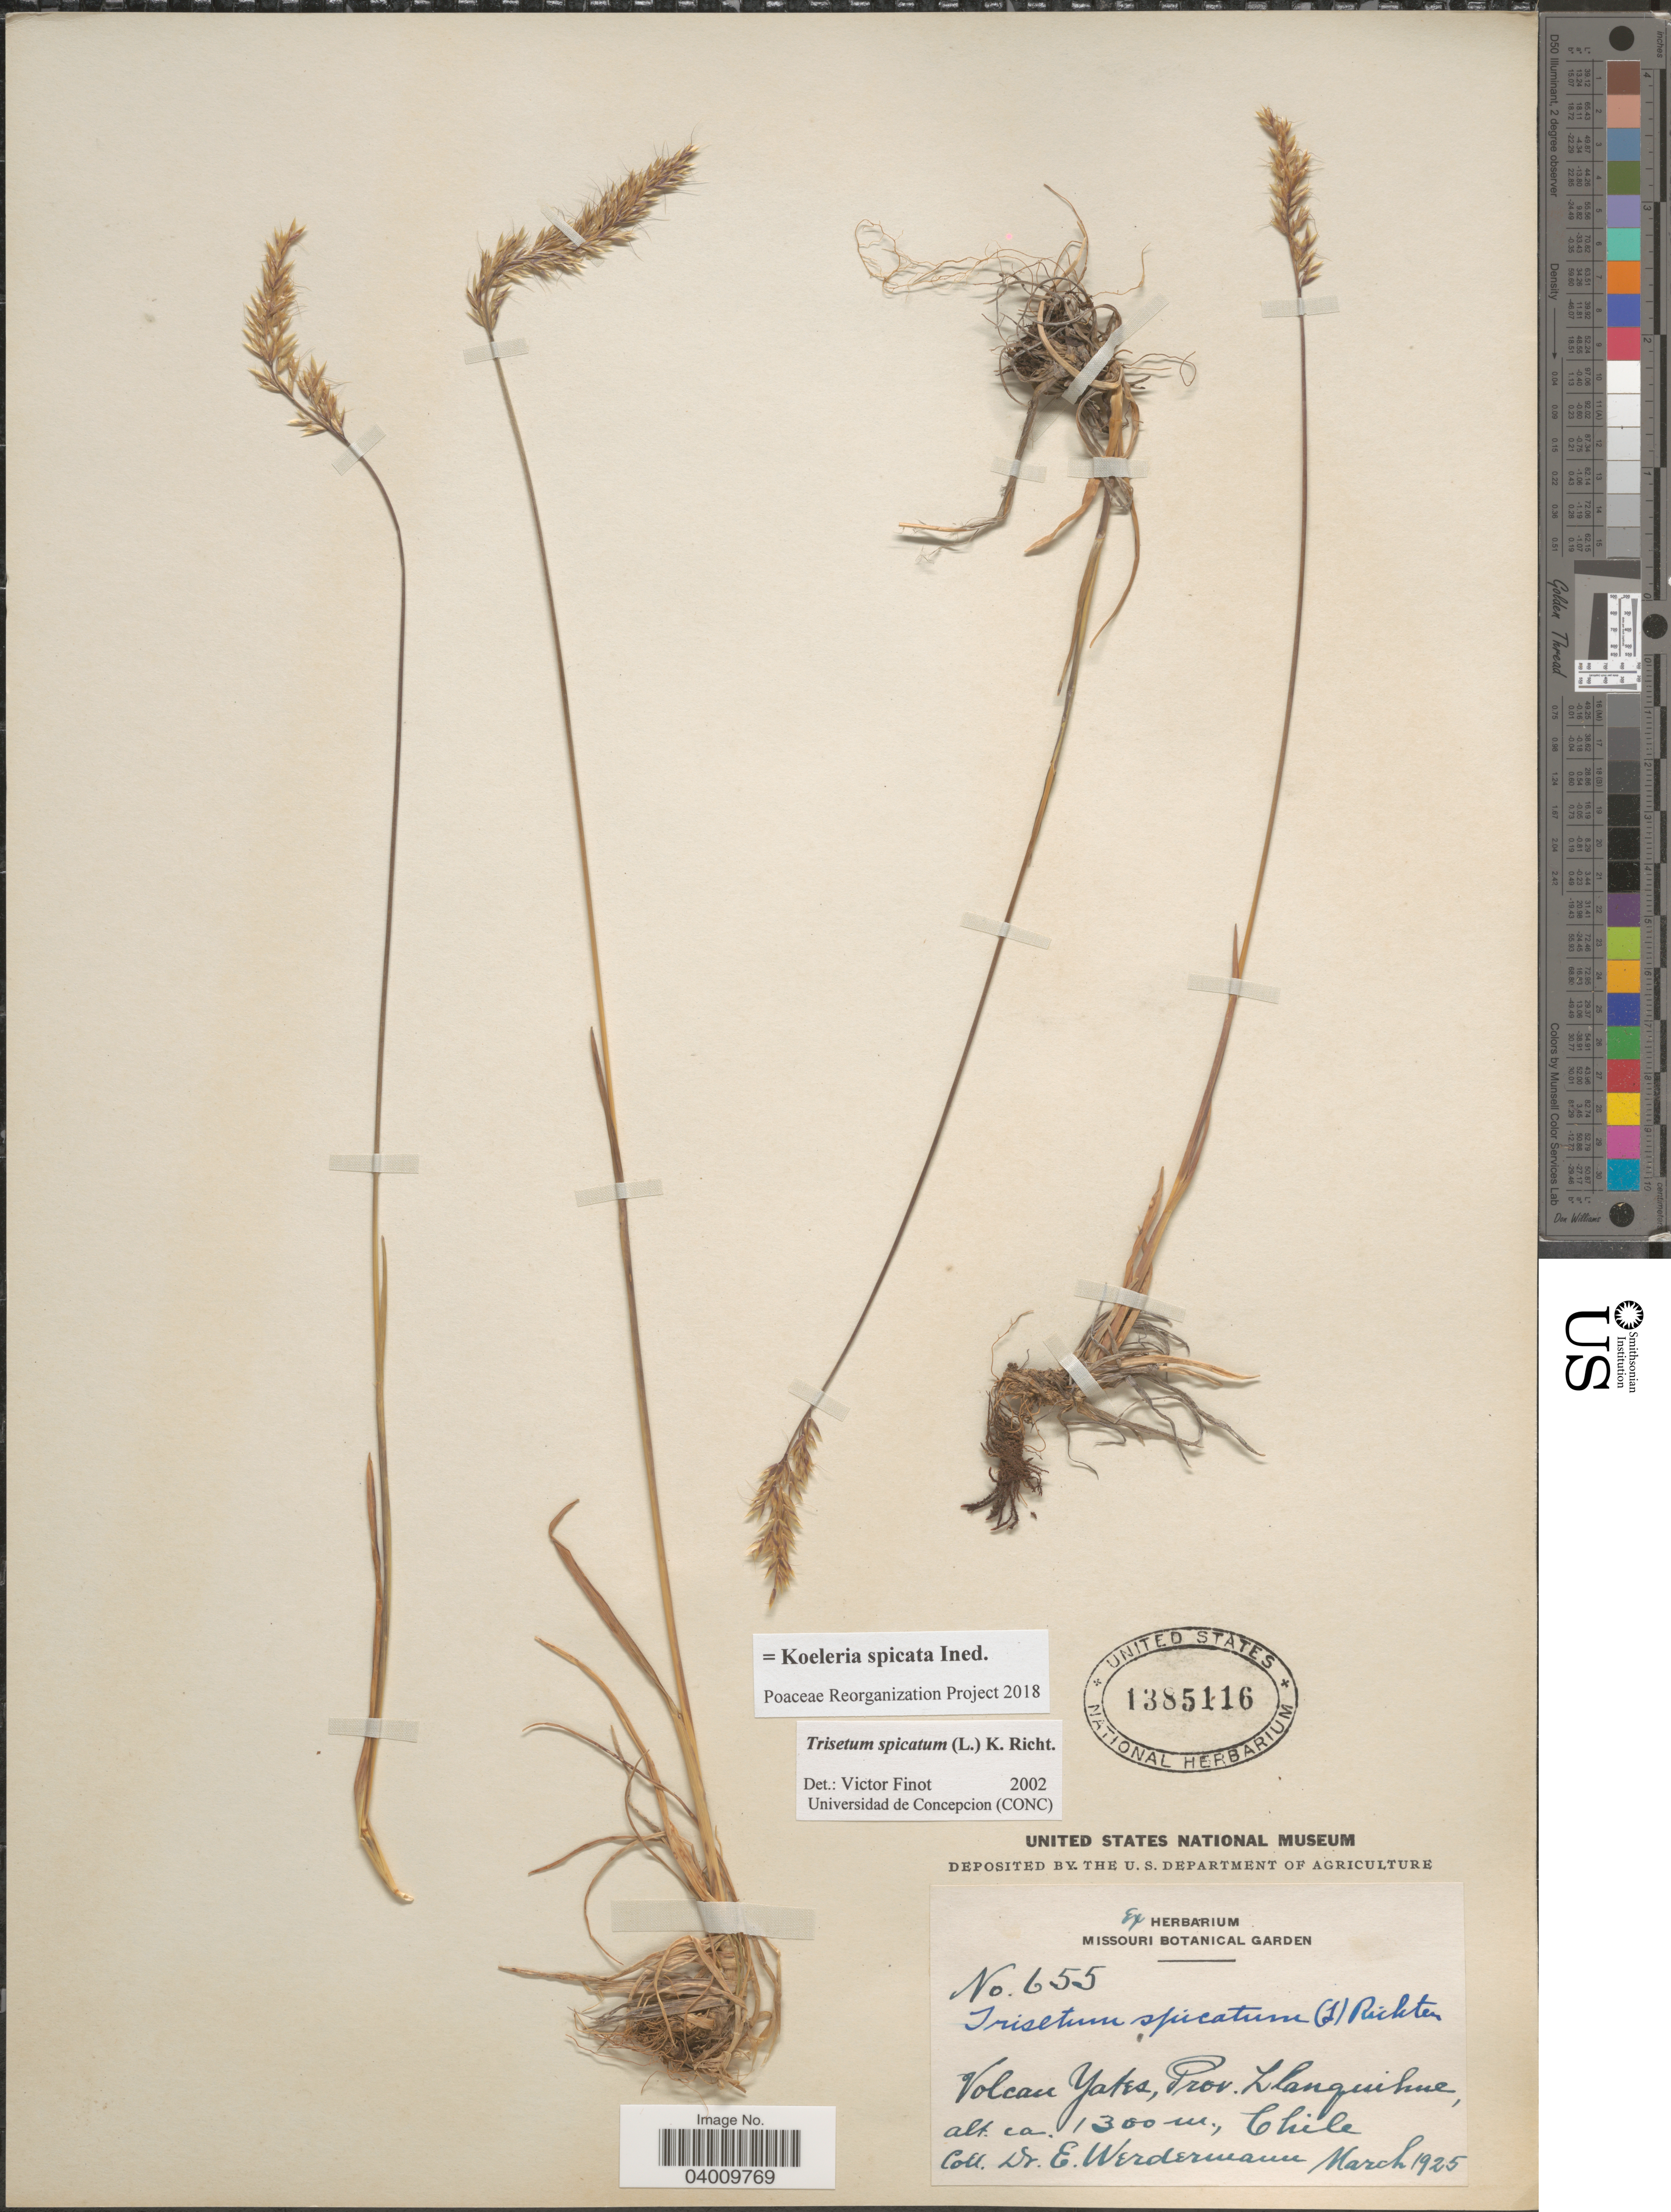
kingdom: Plantae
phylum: Tracheophyta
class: Liliopsida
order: Poales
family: Poaceae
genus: Koeleria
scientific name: Koeleria spicata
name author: (L.) Barberá et al.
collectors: E. Werdermann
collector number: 655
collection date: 1925-03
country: Chile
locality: Volcan Yates, Prov. Llanquihue.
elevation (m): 1300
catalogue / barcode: US 1385116